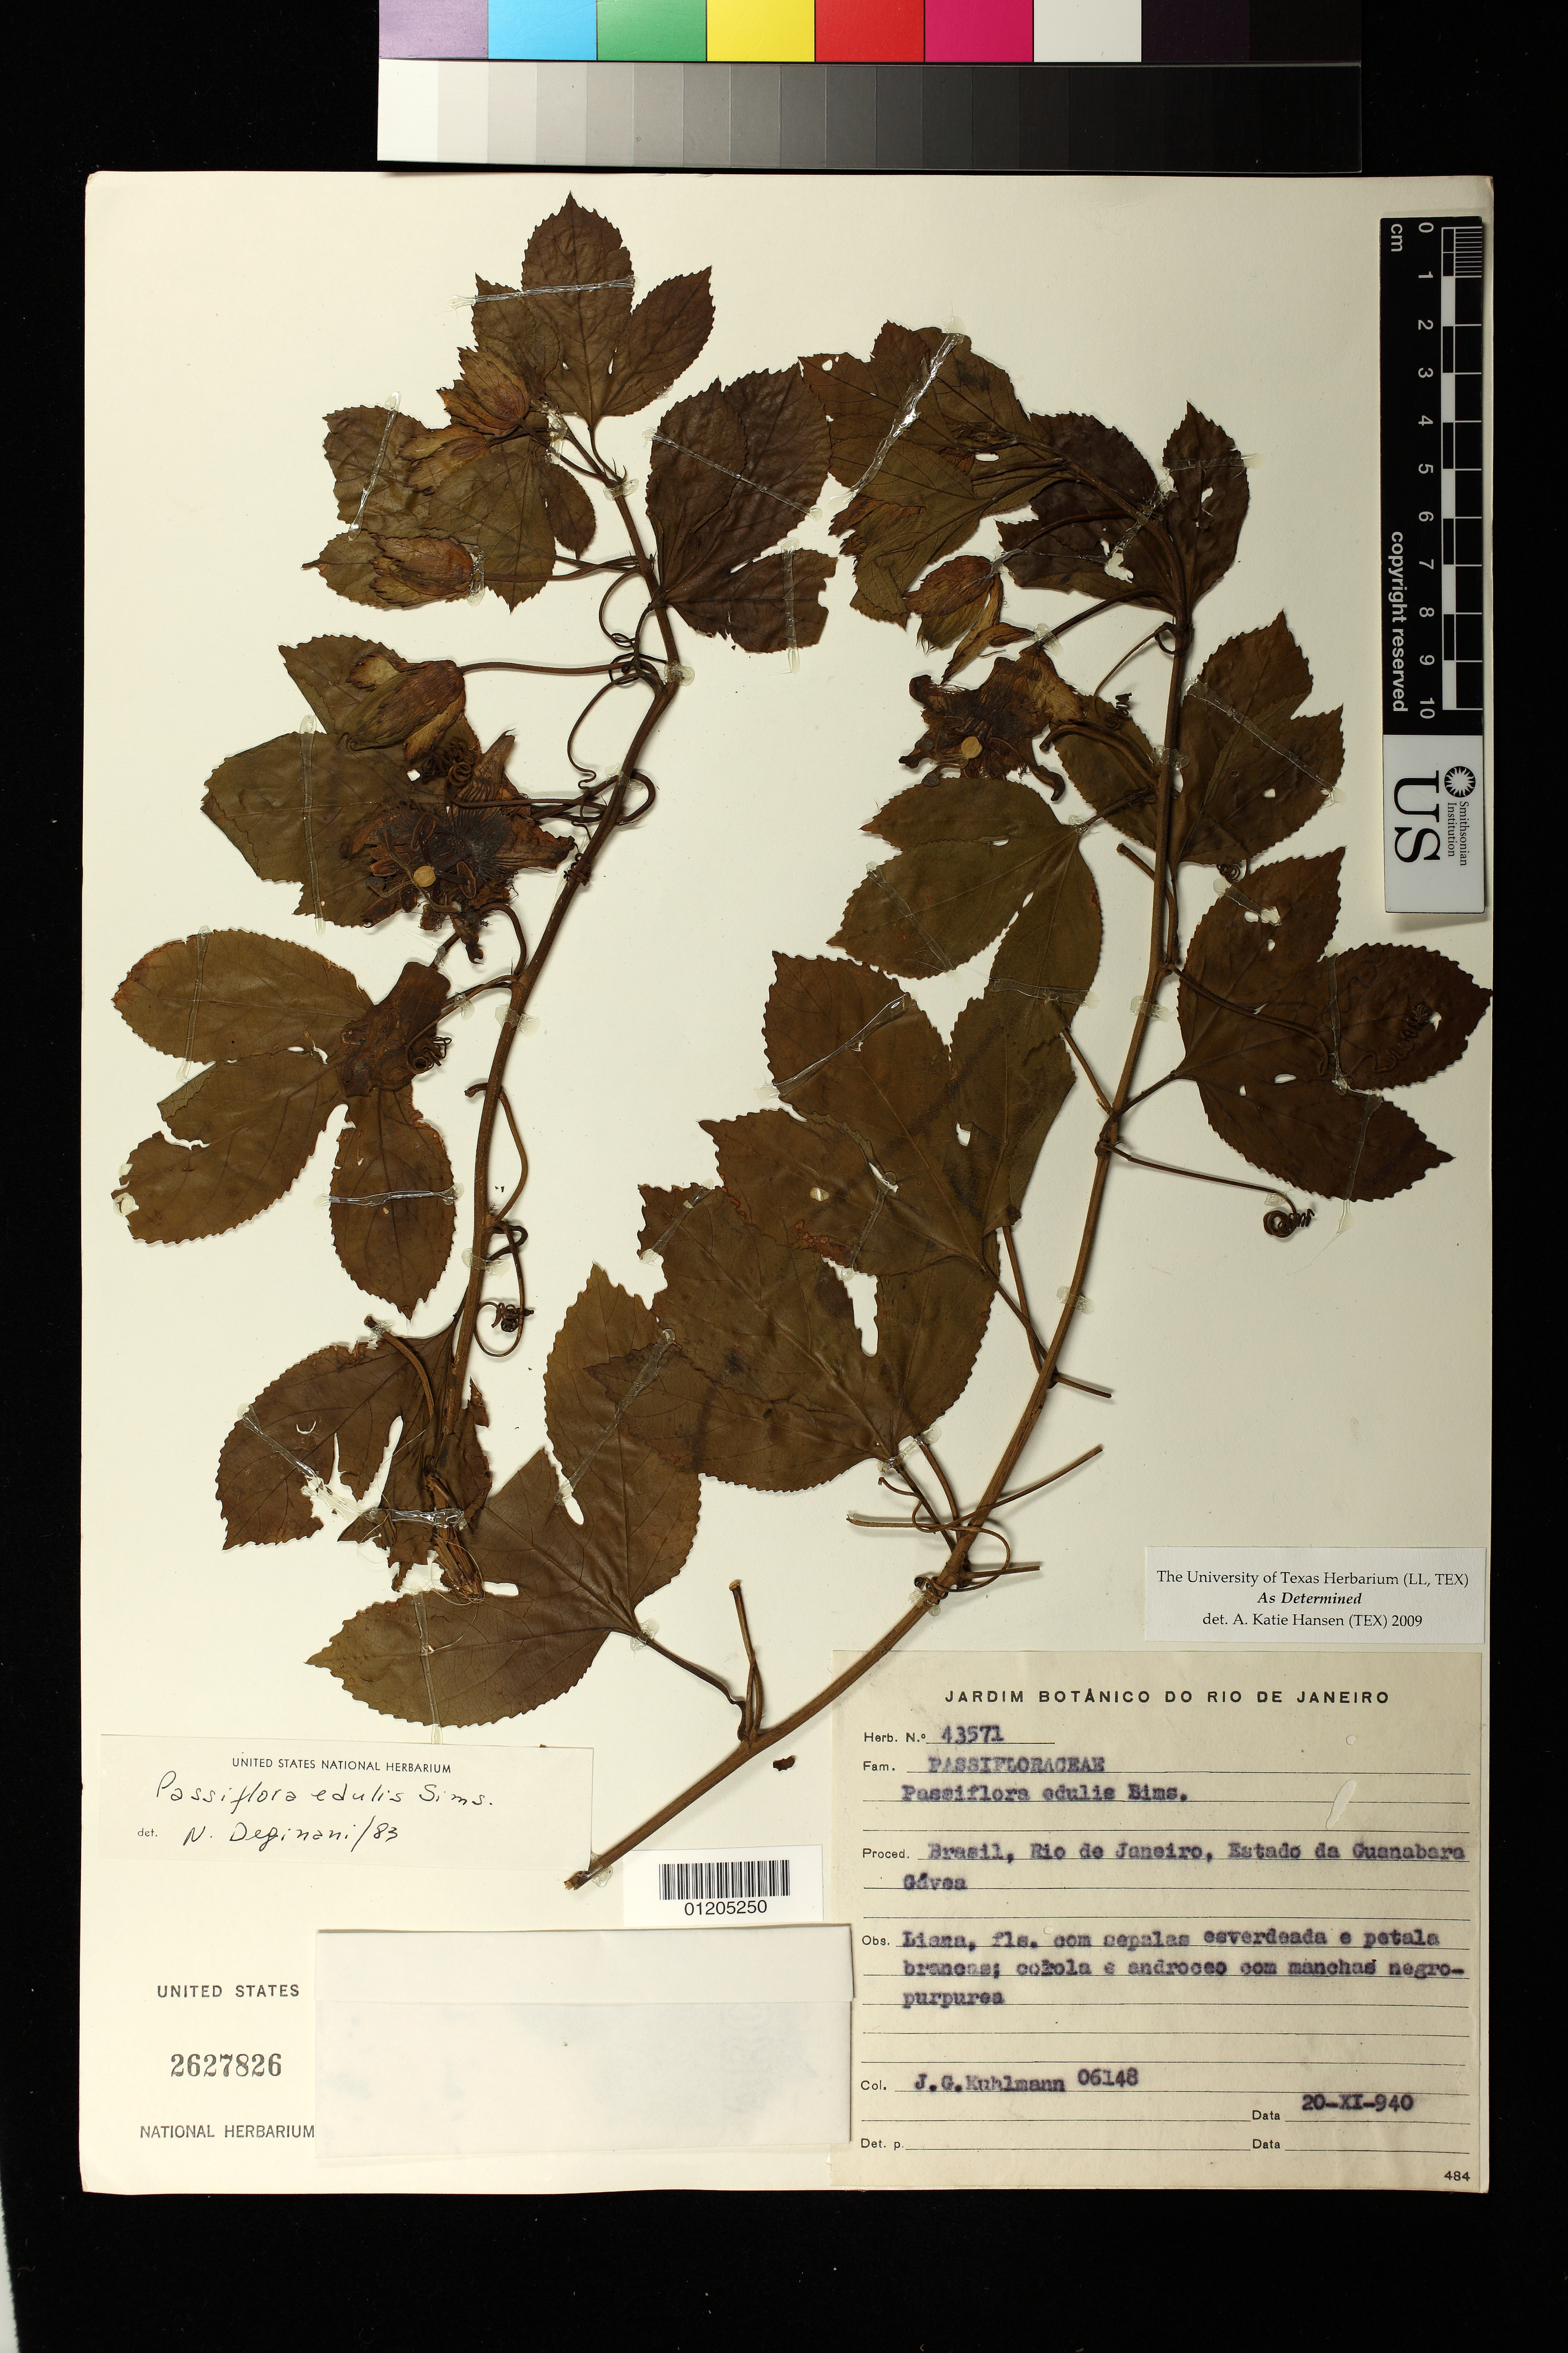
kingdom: Plantae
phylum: Tracheophyta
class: Magnoliopsida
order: Malpighiales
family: Passifloraceae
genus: Passiflora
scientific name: Passiflora edulis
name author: Sims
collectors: J. G. Kuhlmann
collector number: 6148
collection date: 1940-11-20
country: Brazil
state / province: Rio de Janeiro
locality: Rio de Janeiro, Estado da Guanabara Gavea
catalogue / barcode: US 2627826